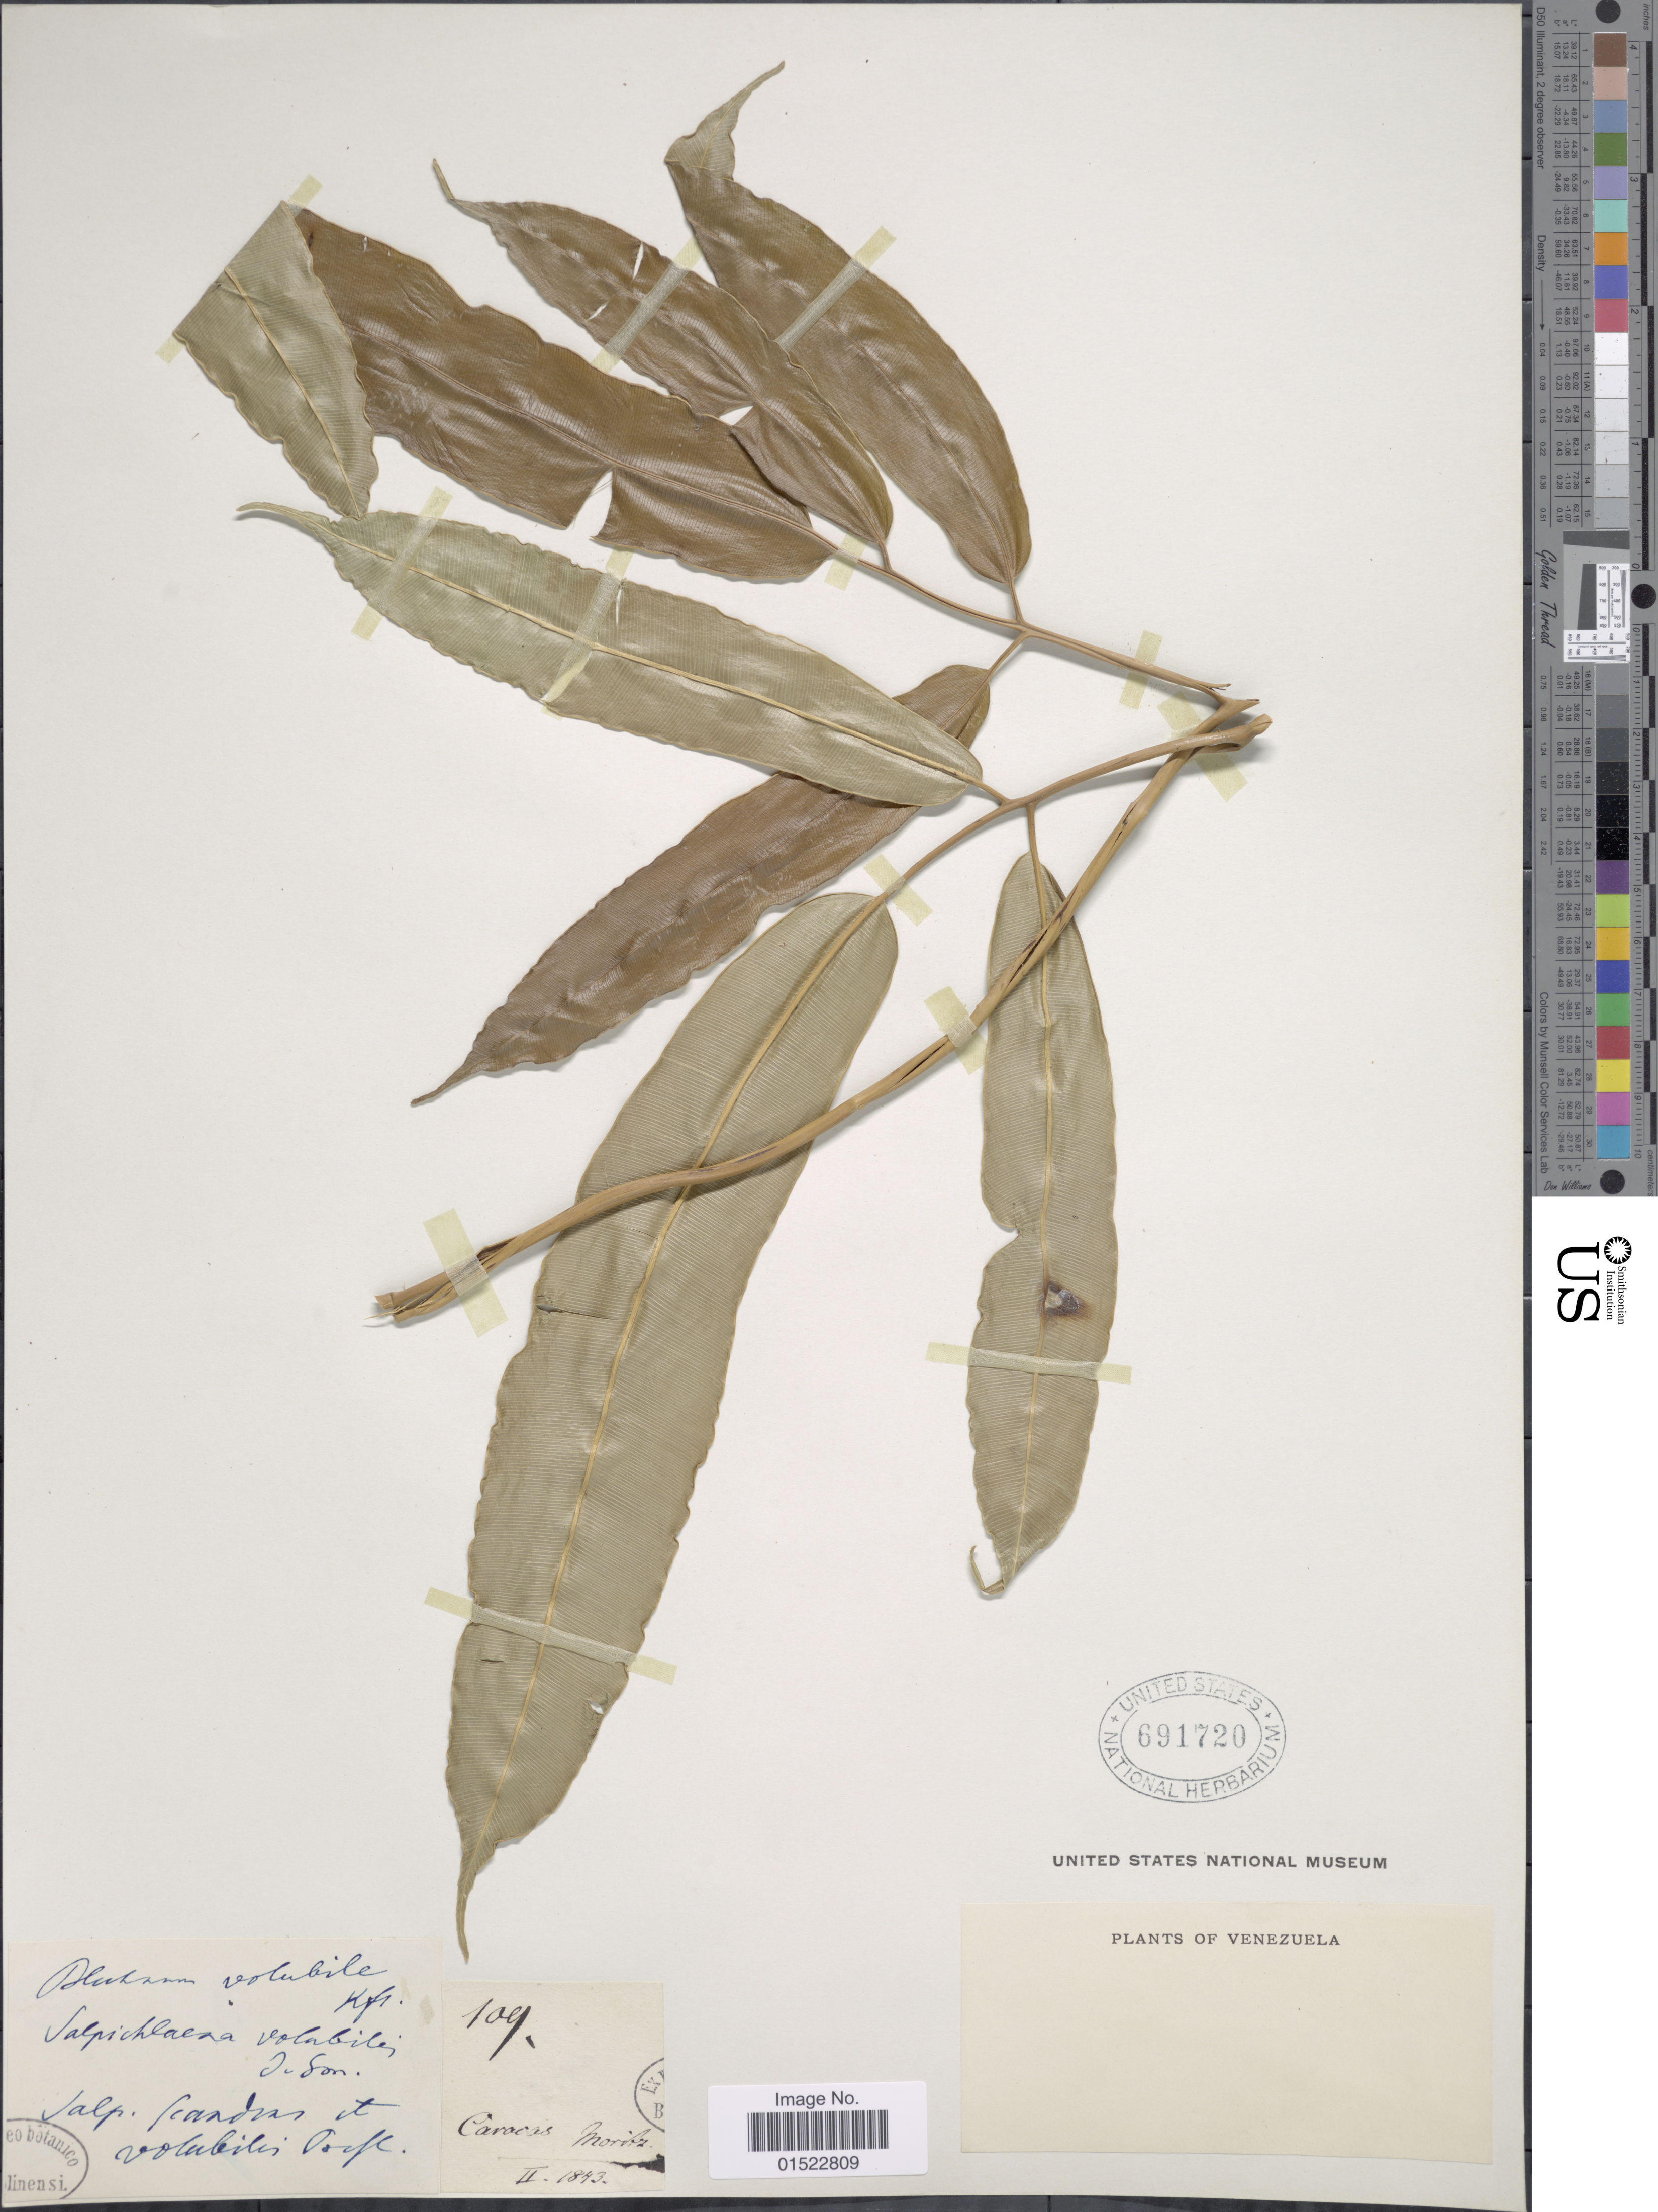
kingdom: Plantae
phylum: Tracheophyta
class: Polypodiopsida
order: Polypodiales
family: Blechnaceae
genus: Salpichlaena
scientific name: Salpichlaena volubilis subsp. volubilis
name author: (Kaulf.) J. Sm.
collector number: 104*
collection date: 1843-02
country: Venezuela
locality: Caracas.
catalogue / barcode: US 691720